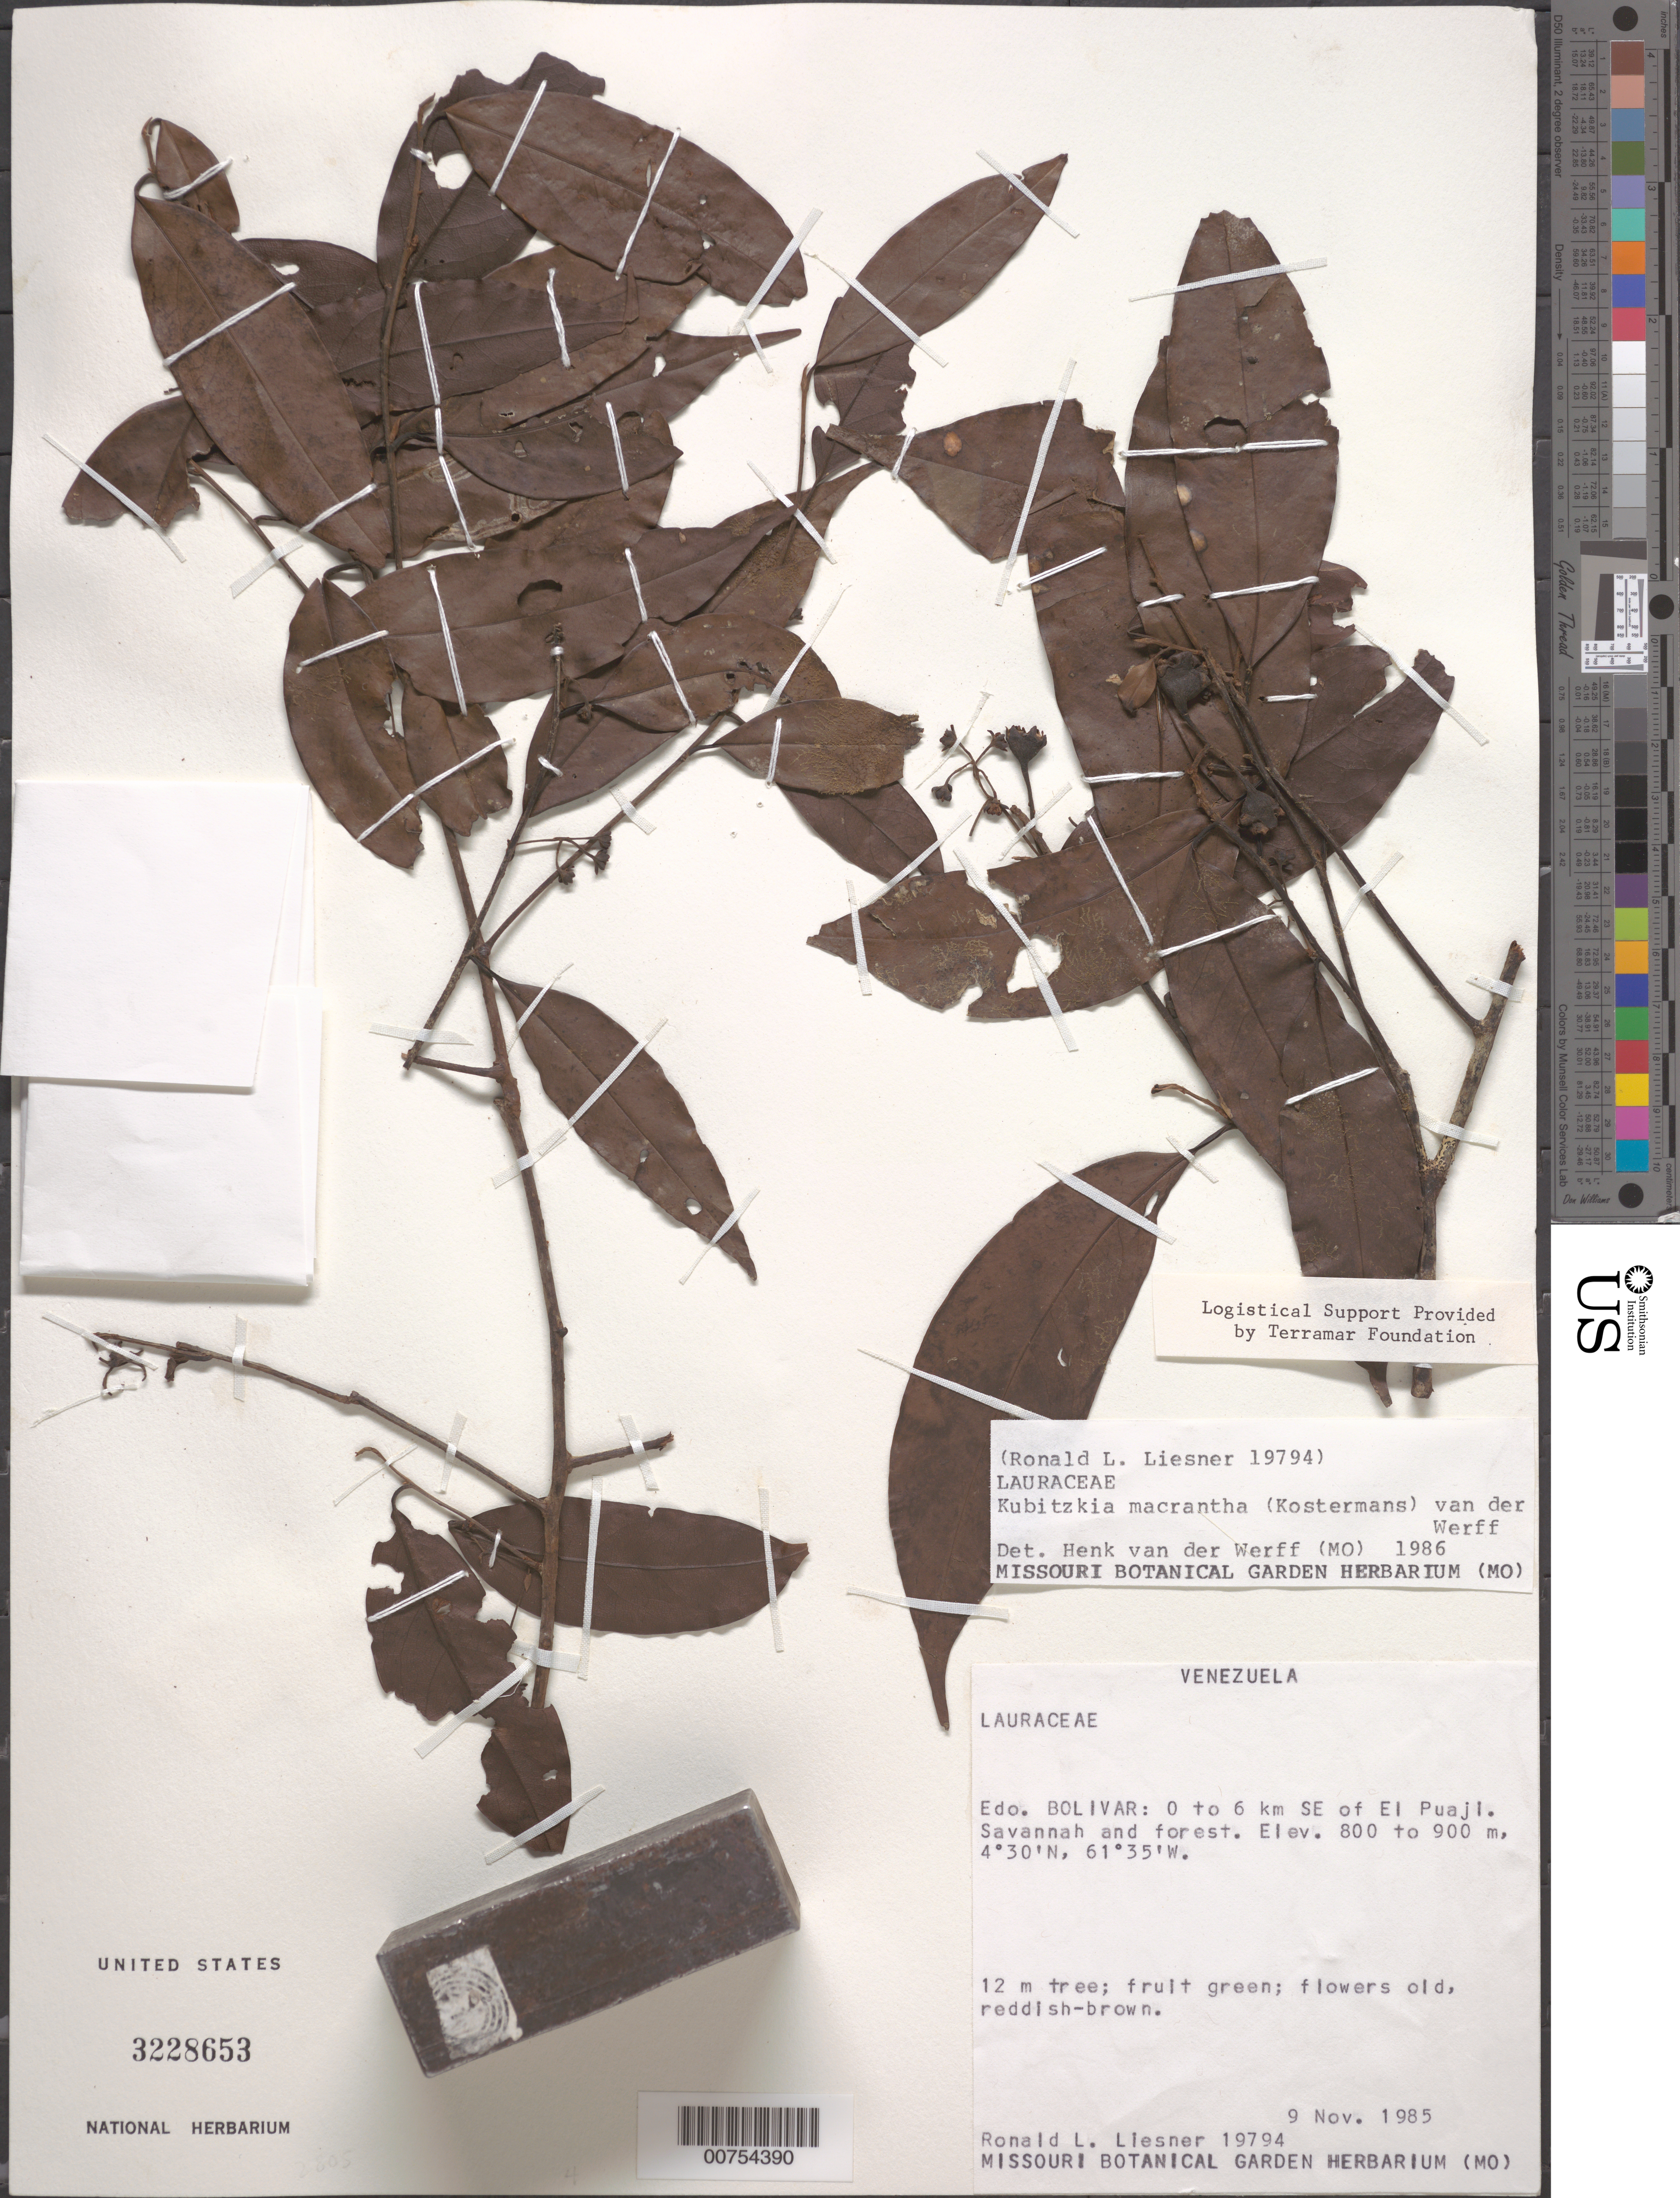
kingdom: Plantae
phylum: Tracheophyta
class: Magnoliopsida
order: Laurales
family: Lauraceae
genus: Kubitzkia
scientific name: Kubitzkia macrantha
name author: (Kosterm.) van der Werff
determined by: van der Werff, H., (MO), Missouri Botanical Garden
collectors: R. L. Liesner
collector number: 19794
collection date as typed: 9-Nov-85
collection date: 1985-11-09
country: Venezuela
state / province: Bolívar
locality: El Puaji, 0-6 km SE of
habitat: Savanna and forest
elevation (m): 800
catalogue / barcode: US 3228653